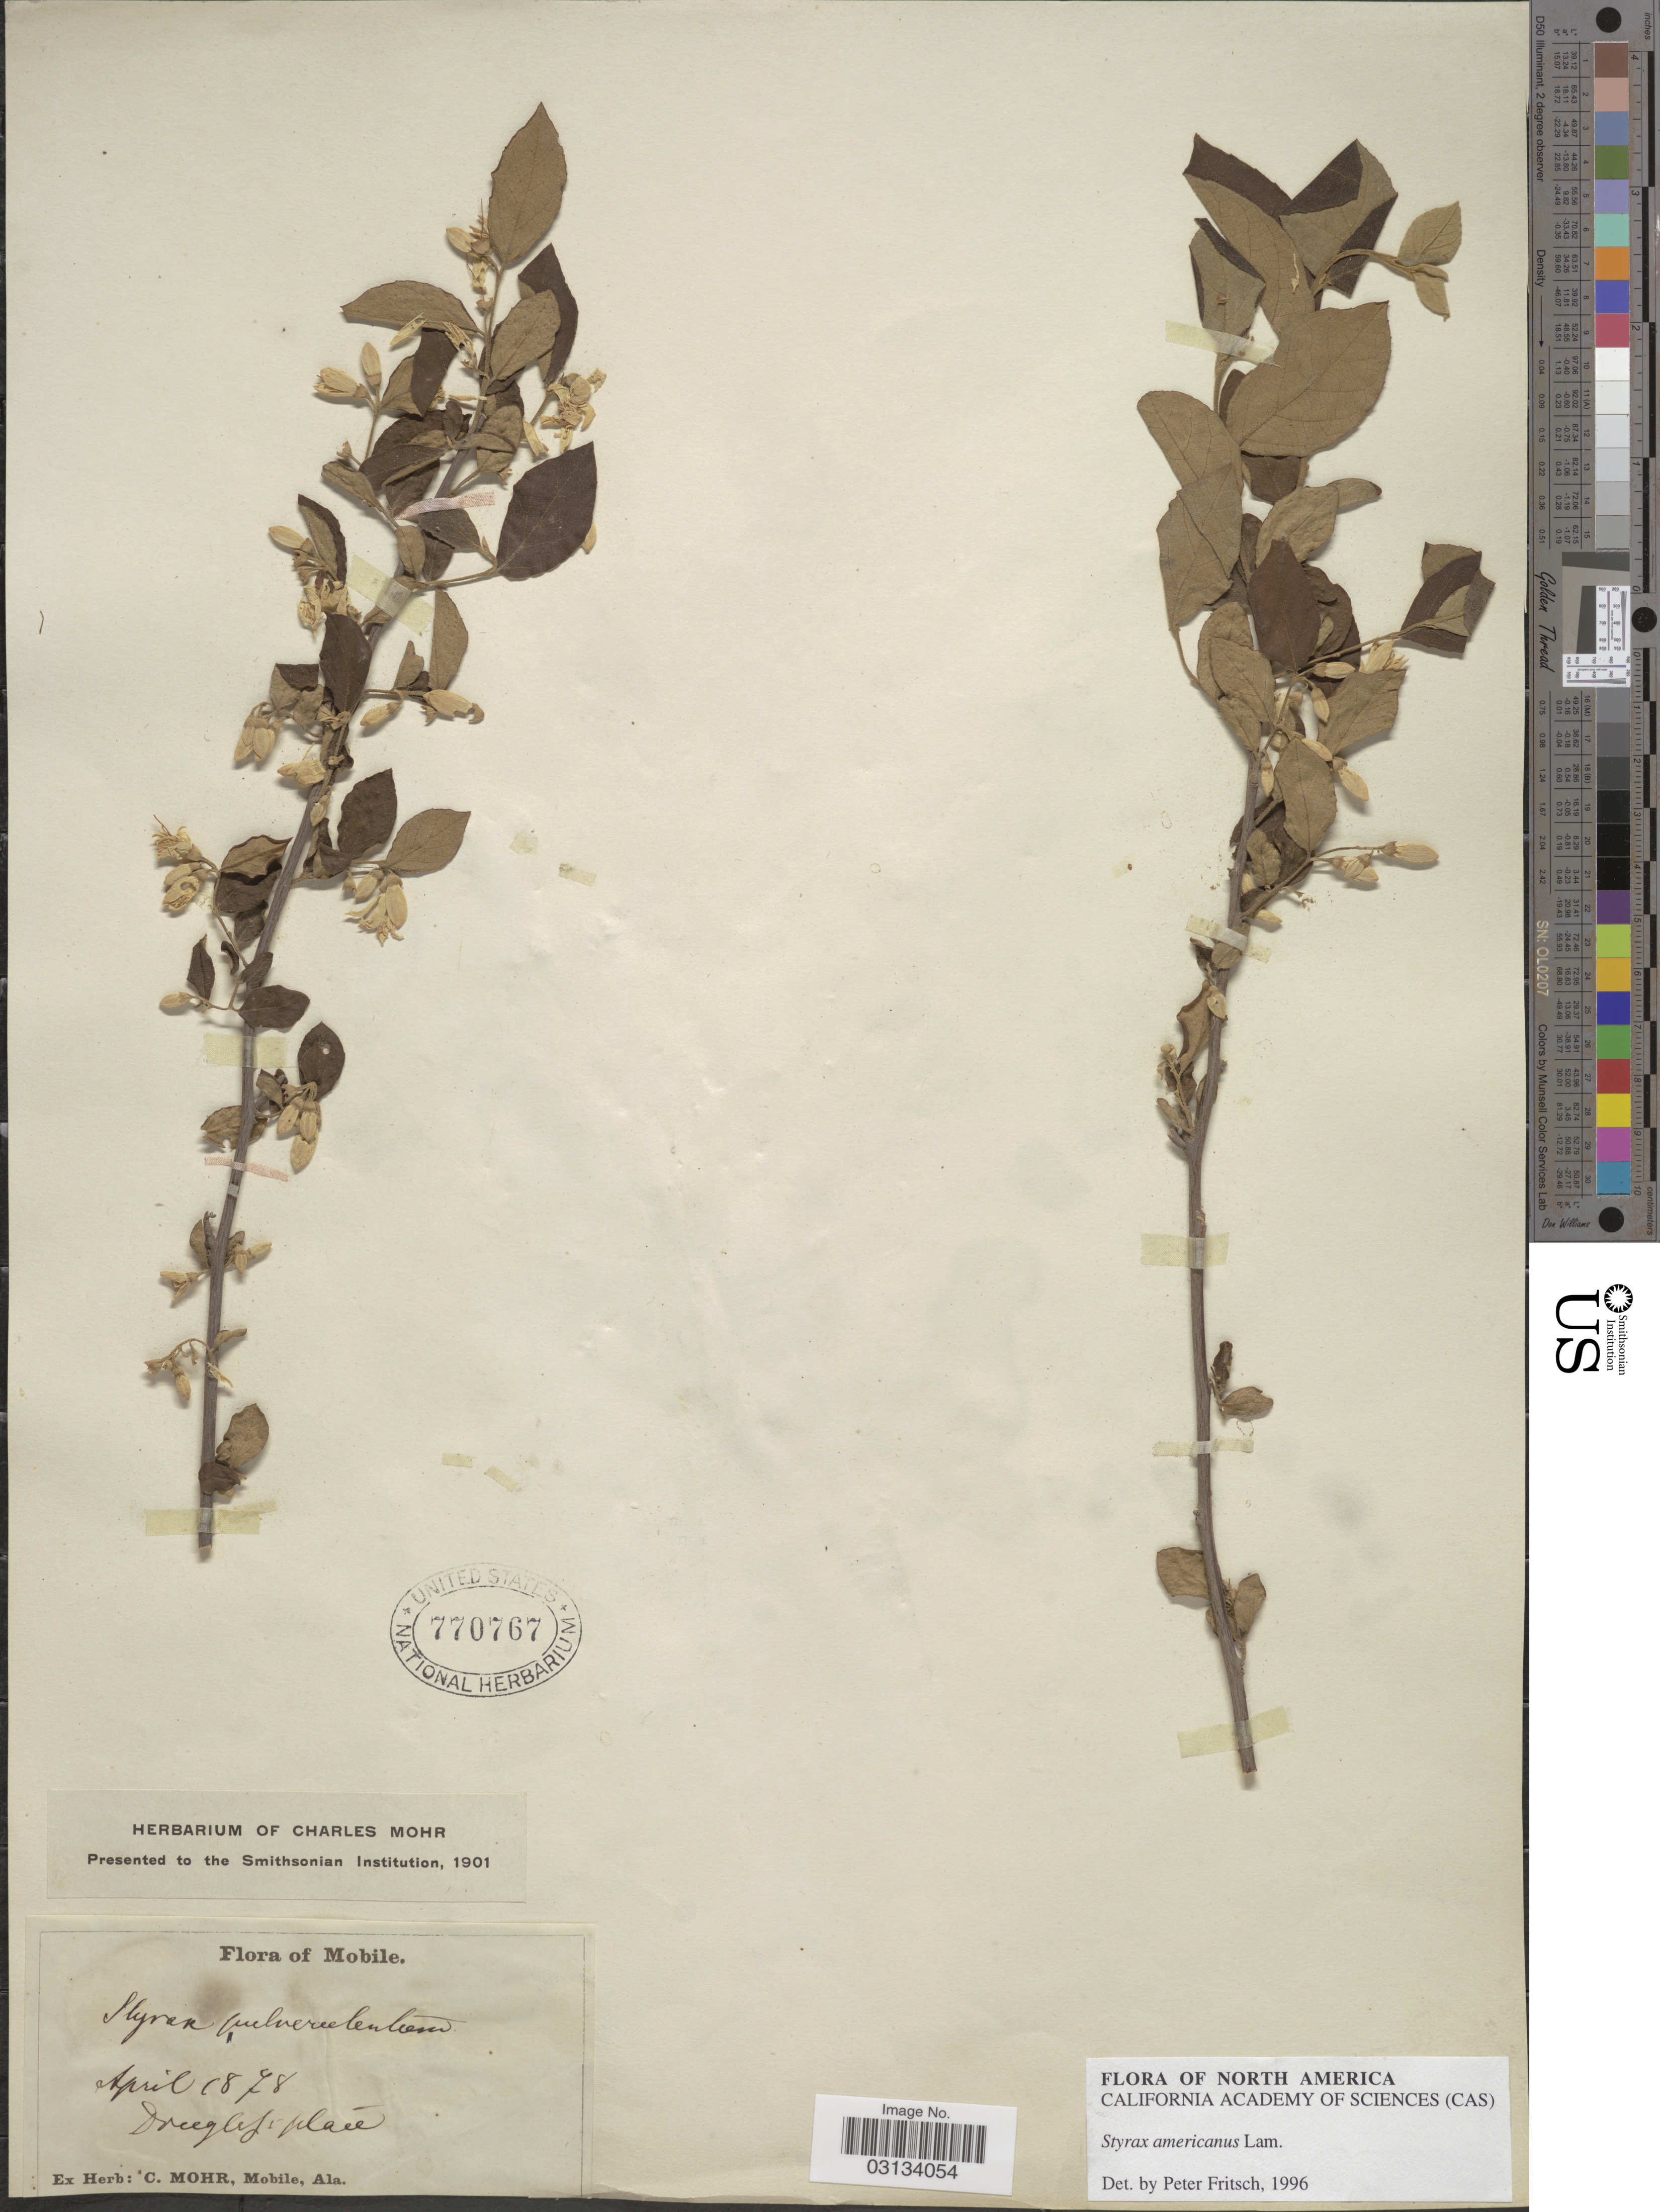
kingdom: Plantae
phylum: Tracheophyta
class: Magnoliopsida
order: Ericales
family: Styracaceae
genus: Styrax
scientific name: Styrax americanus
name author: Lam.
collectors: ex herb. C. Mohr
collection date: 1878-04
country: United States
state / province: Alabama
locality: Mobile.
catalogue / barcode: US 770767